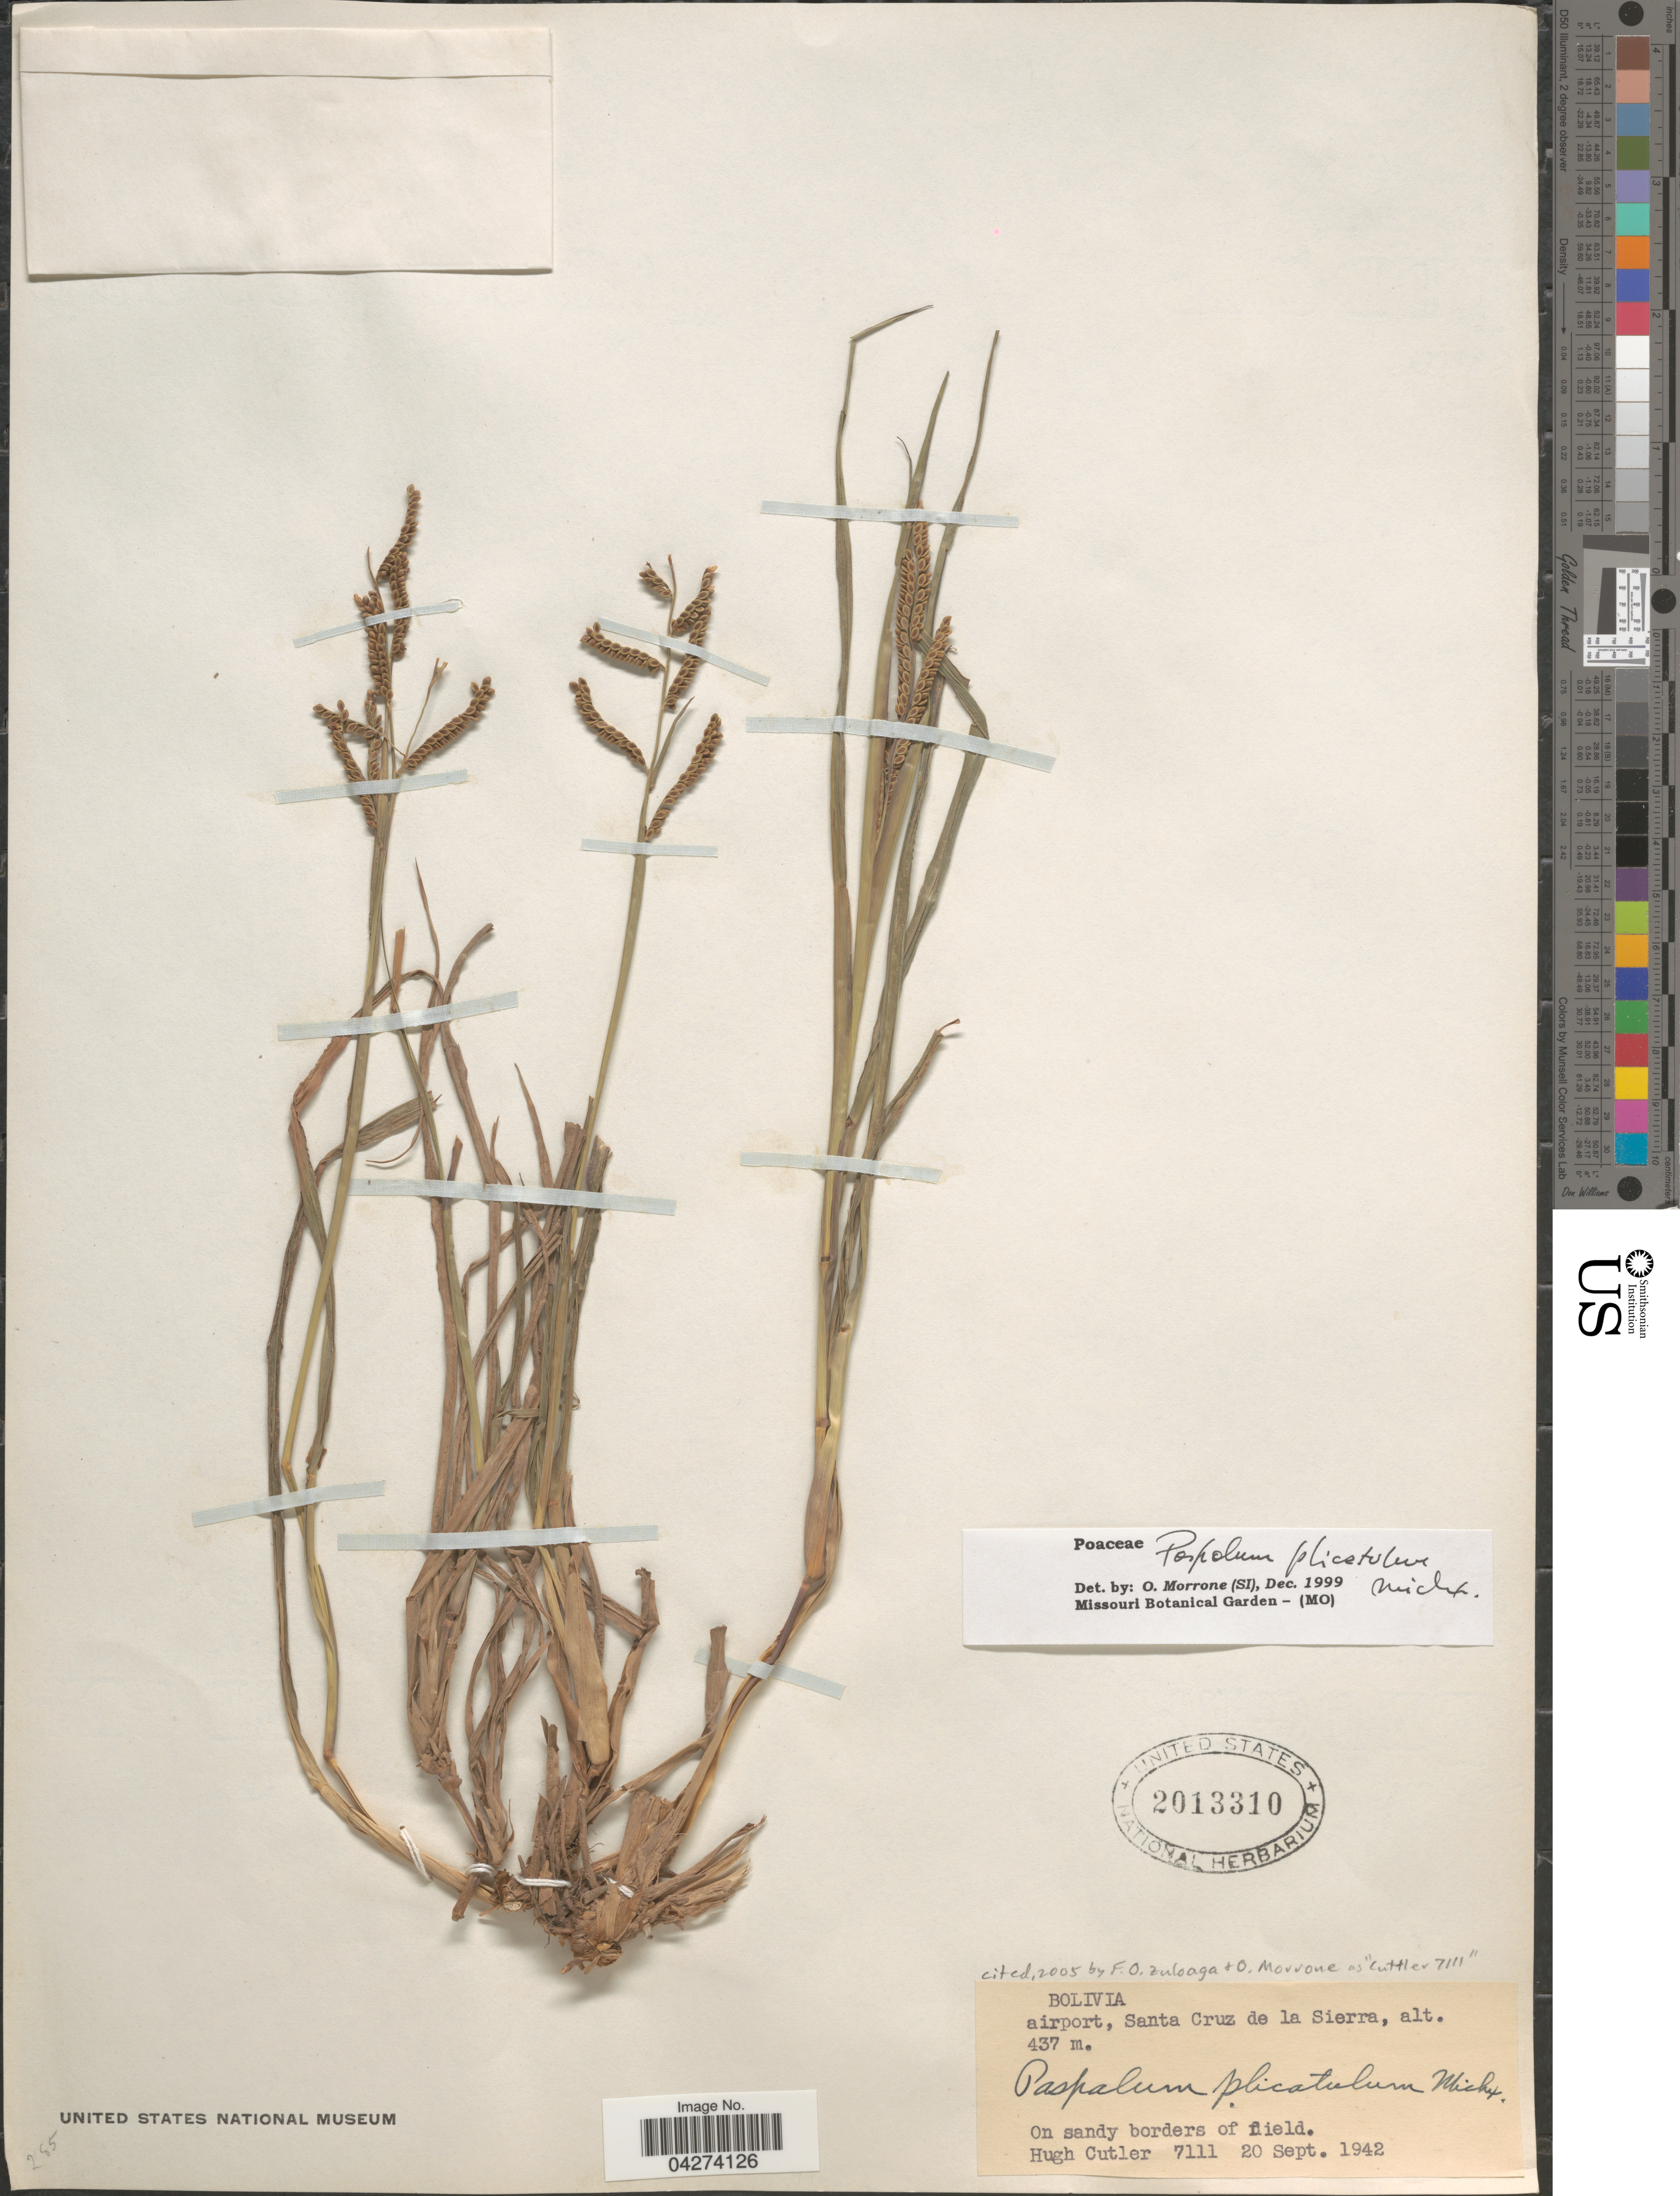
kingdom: Plantae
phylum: Tracheophyta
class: Liliopsida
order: Poales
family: Poaceae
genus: Paspalum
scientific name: Paspalum plicatulum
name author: Michx.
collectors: H. C. Cutler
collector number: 7111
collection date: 1942-09-20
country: Bolivia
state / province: Santa Cruz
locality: Airport, Santa Cruz de la Sierra.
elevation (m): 437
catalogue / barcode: US 2013310